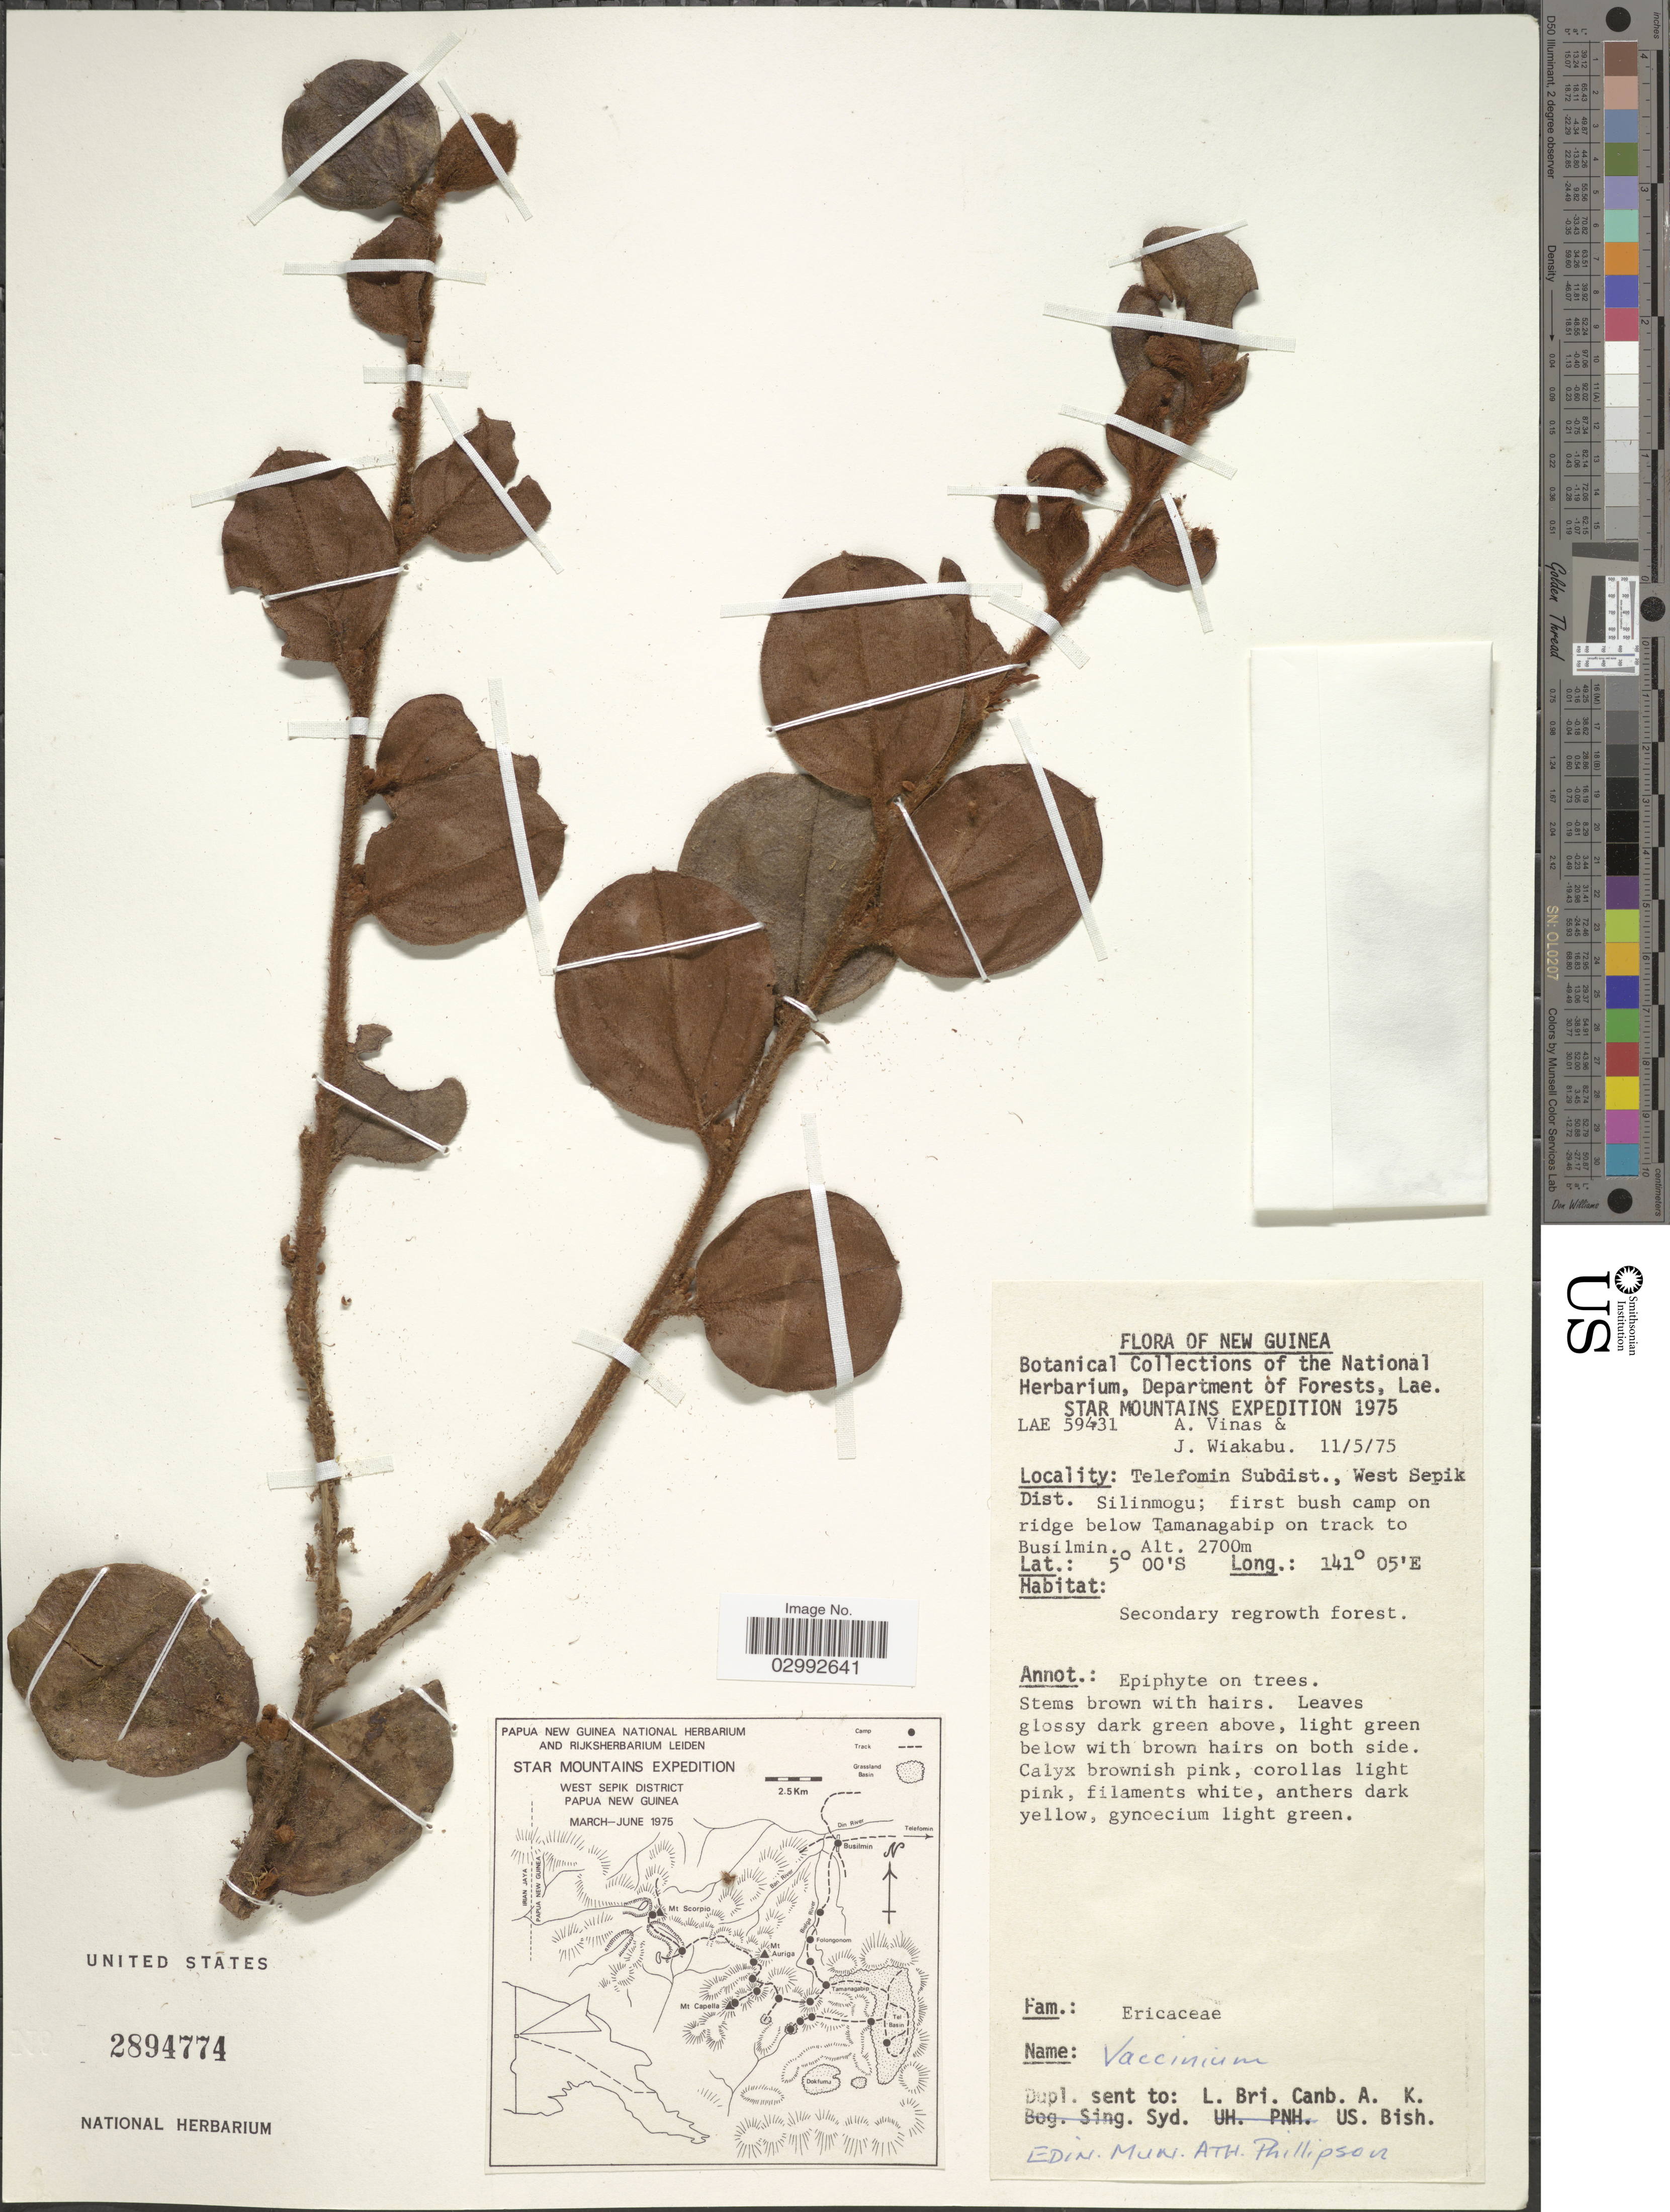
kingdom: Plantae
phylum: Tracheophyta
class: Magnoliopsida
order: Ericales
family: Ericaceae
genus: Gaultheria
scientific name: Gaultheria sp.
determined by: Tamayo, Maverick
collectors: A. Vinas & J. Wiakabu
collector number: LAE 59431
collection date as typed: Transcribed d/m/y: 11/5/75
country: Papua New Guinea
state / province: Sandaun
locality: New Guinea, Telefomin Subdist., West Sepik Dist., Silinmogu; first bush camp on ridge below Tamanagabip on track to Busilmin.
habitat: Secondary regrowth forest.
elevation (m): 2700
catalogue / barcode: US 2894774